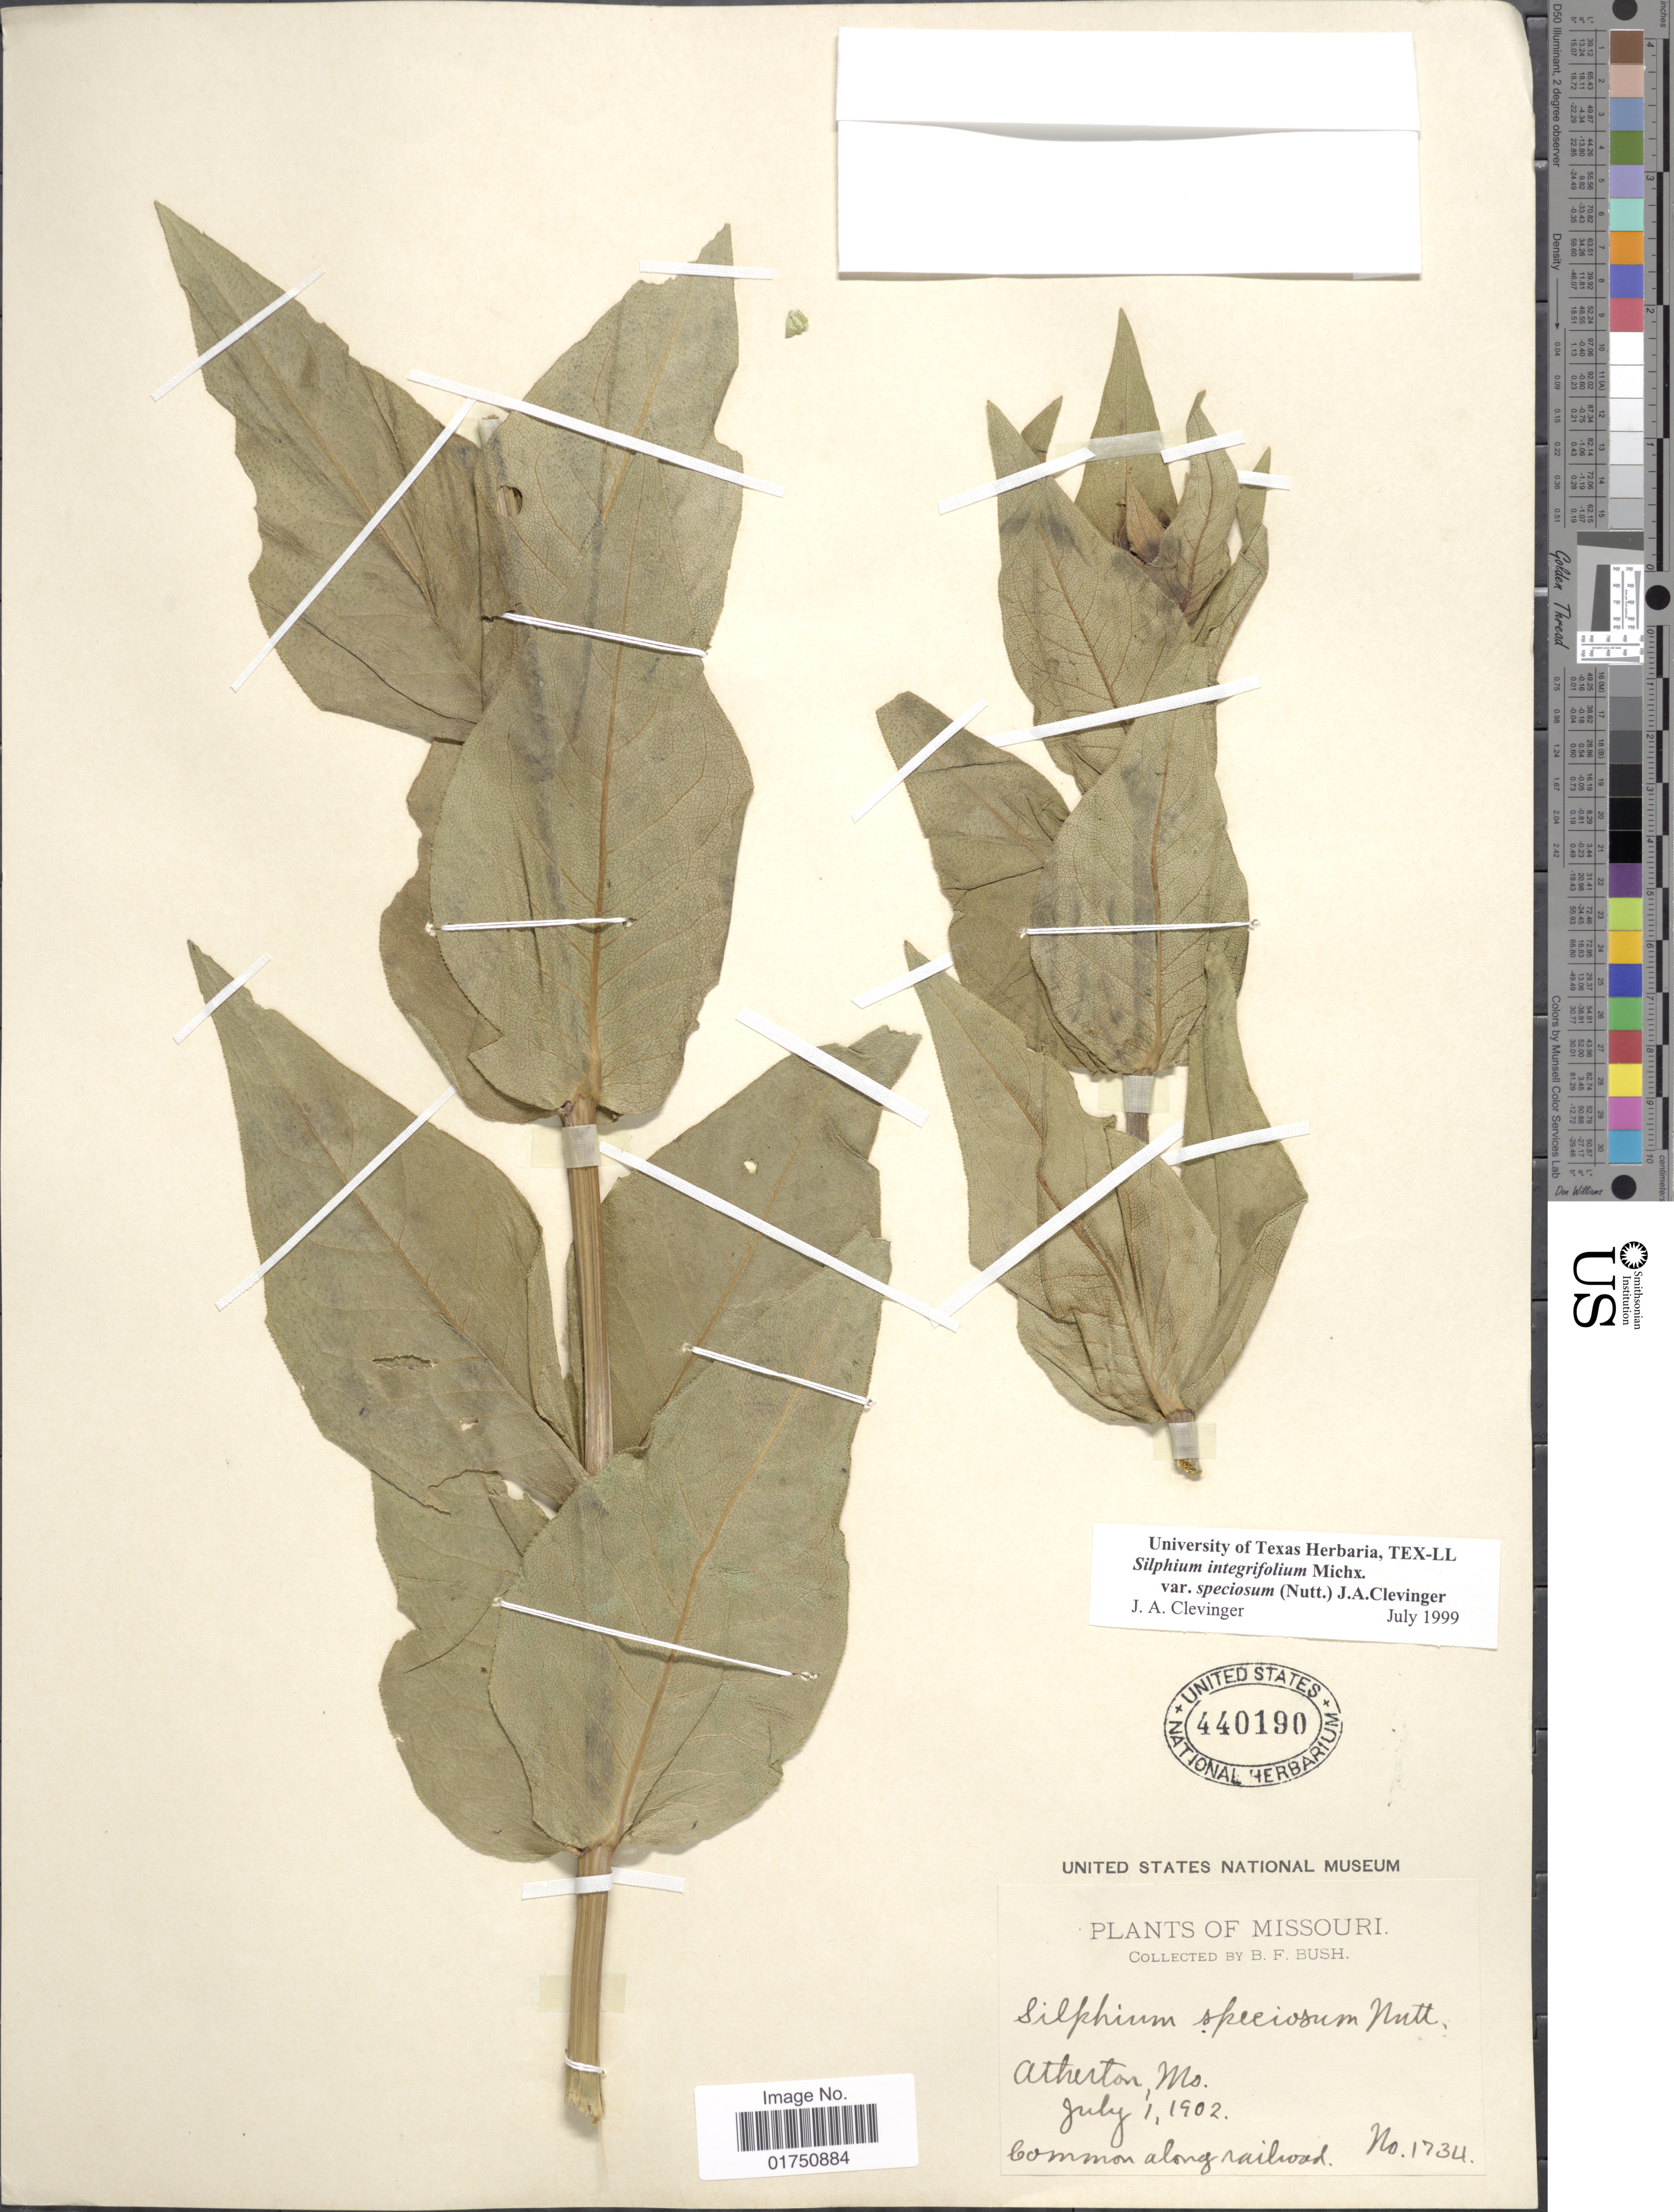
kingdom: Plantae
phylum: Tracheophyta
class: Magnoliopsida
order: Asterales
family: Asteraceae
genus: Silphium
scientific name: Silphium speciosum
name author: Nutt.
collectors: B. F. Bush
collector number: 1734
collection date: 1902-07-01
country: United States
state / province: Missouri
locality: Atherton, Mo.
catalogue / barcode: US 440190